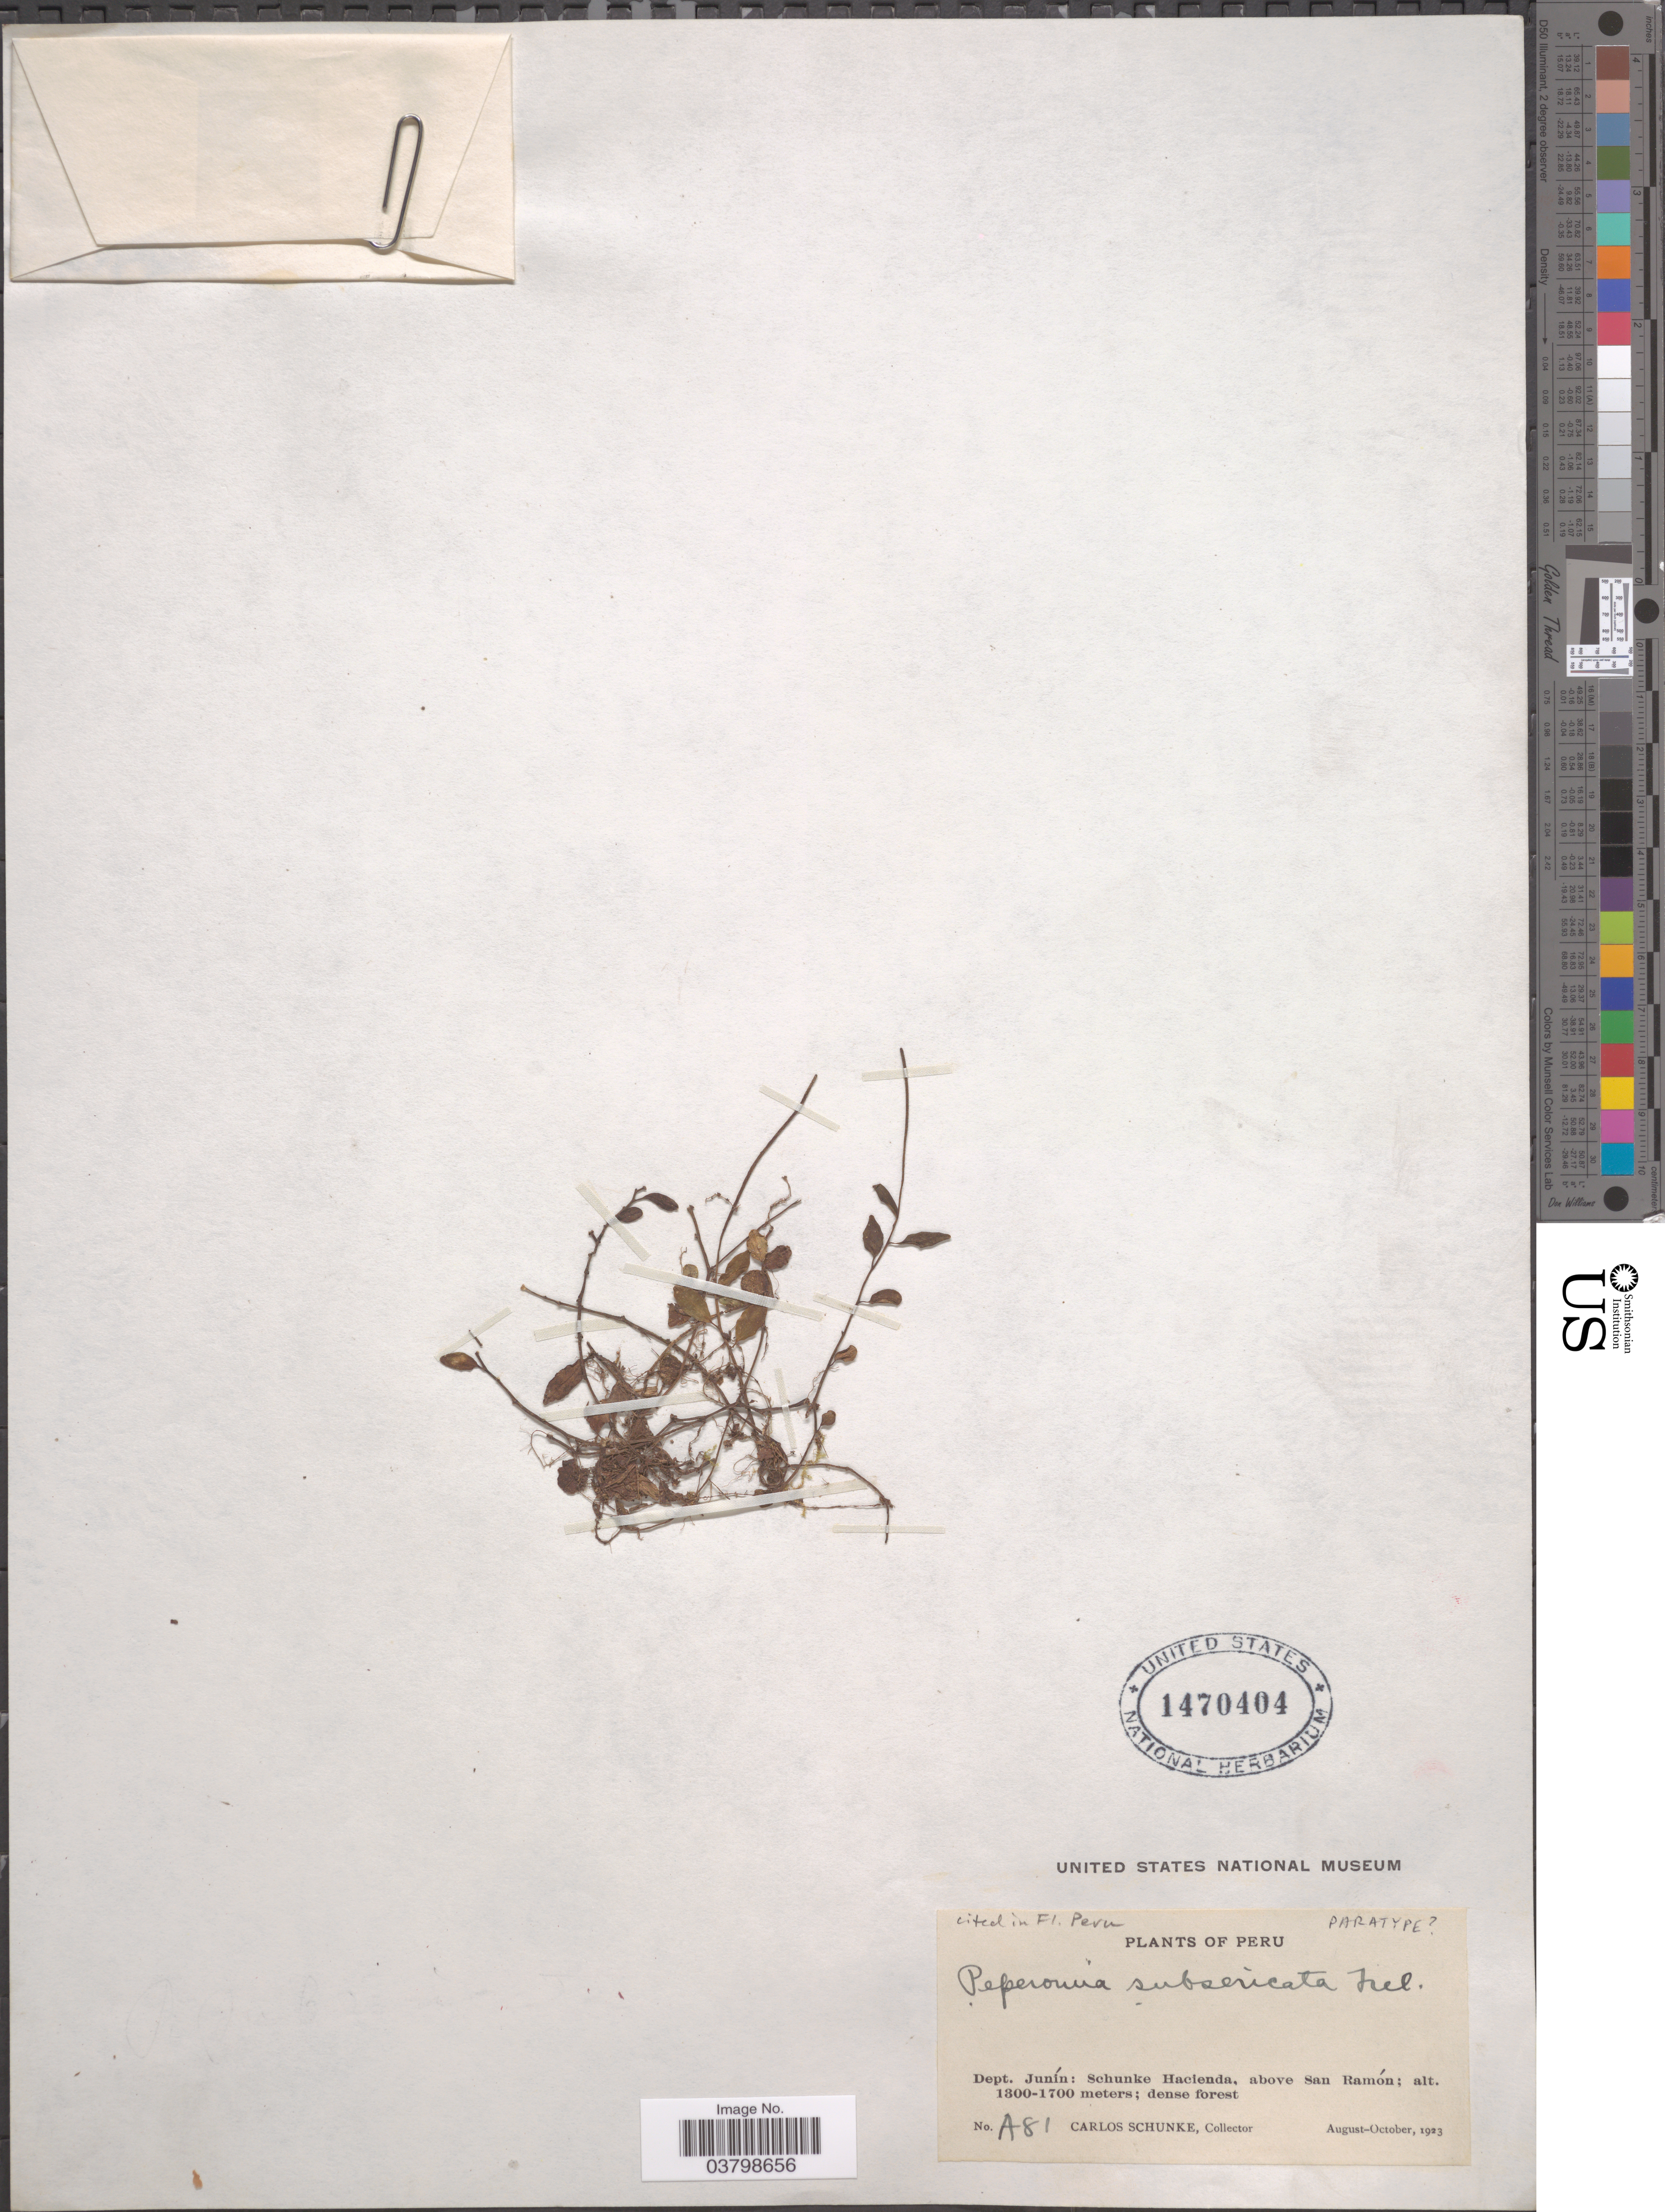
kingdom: Plantae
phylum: Tracheophyta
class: Magnoliopsida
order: Piperales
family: Piperaceae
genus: Peperomia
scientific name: Peperomia subsericata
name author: Trel.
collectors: C. Schunke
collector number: A81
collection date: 1923-08/1923-10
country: Peru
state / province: Junín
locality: Dept. Junín: Schunke Hacienda, above San Ramón.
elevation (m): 1300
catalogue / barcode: US 1470404